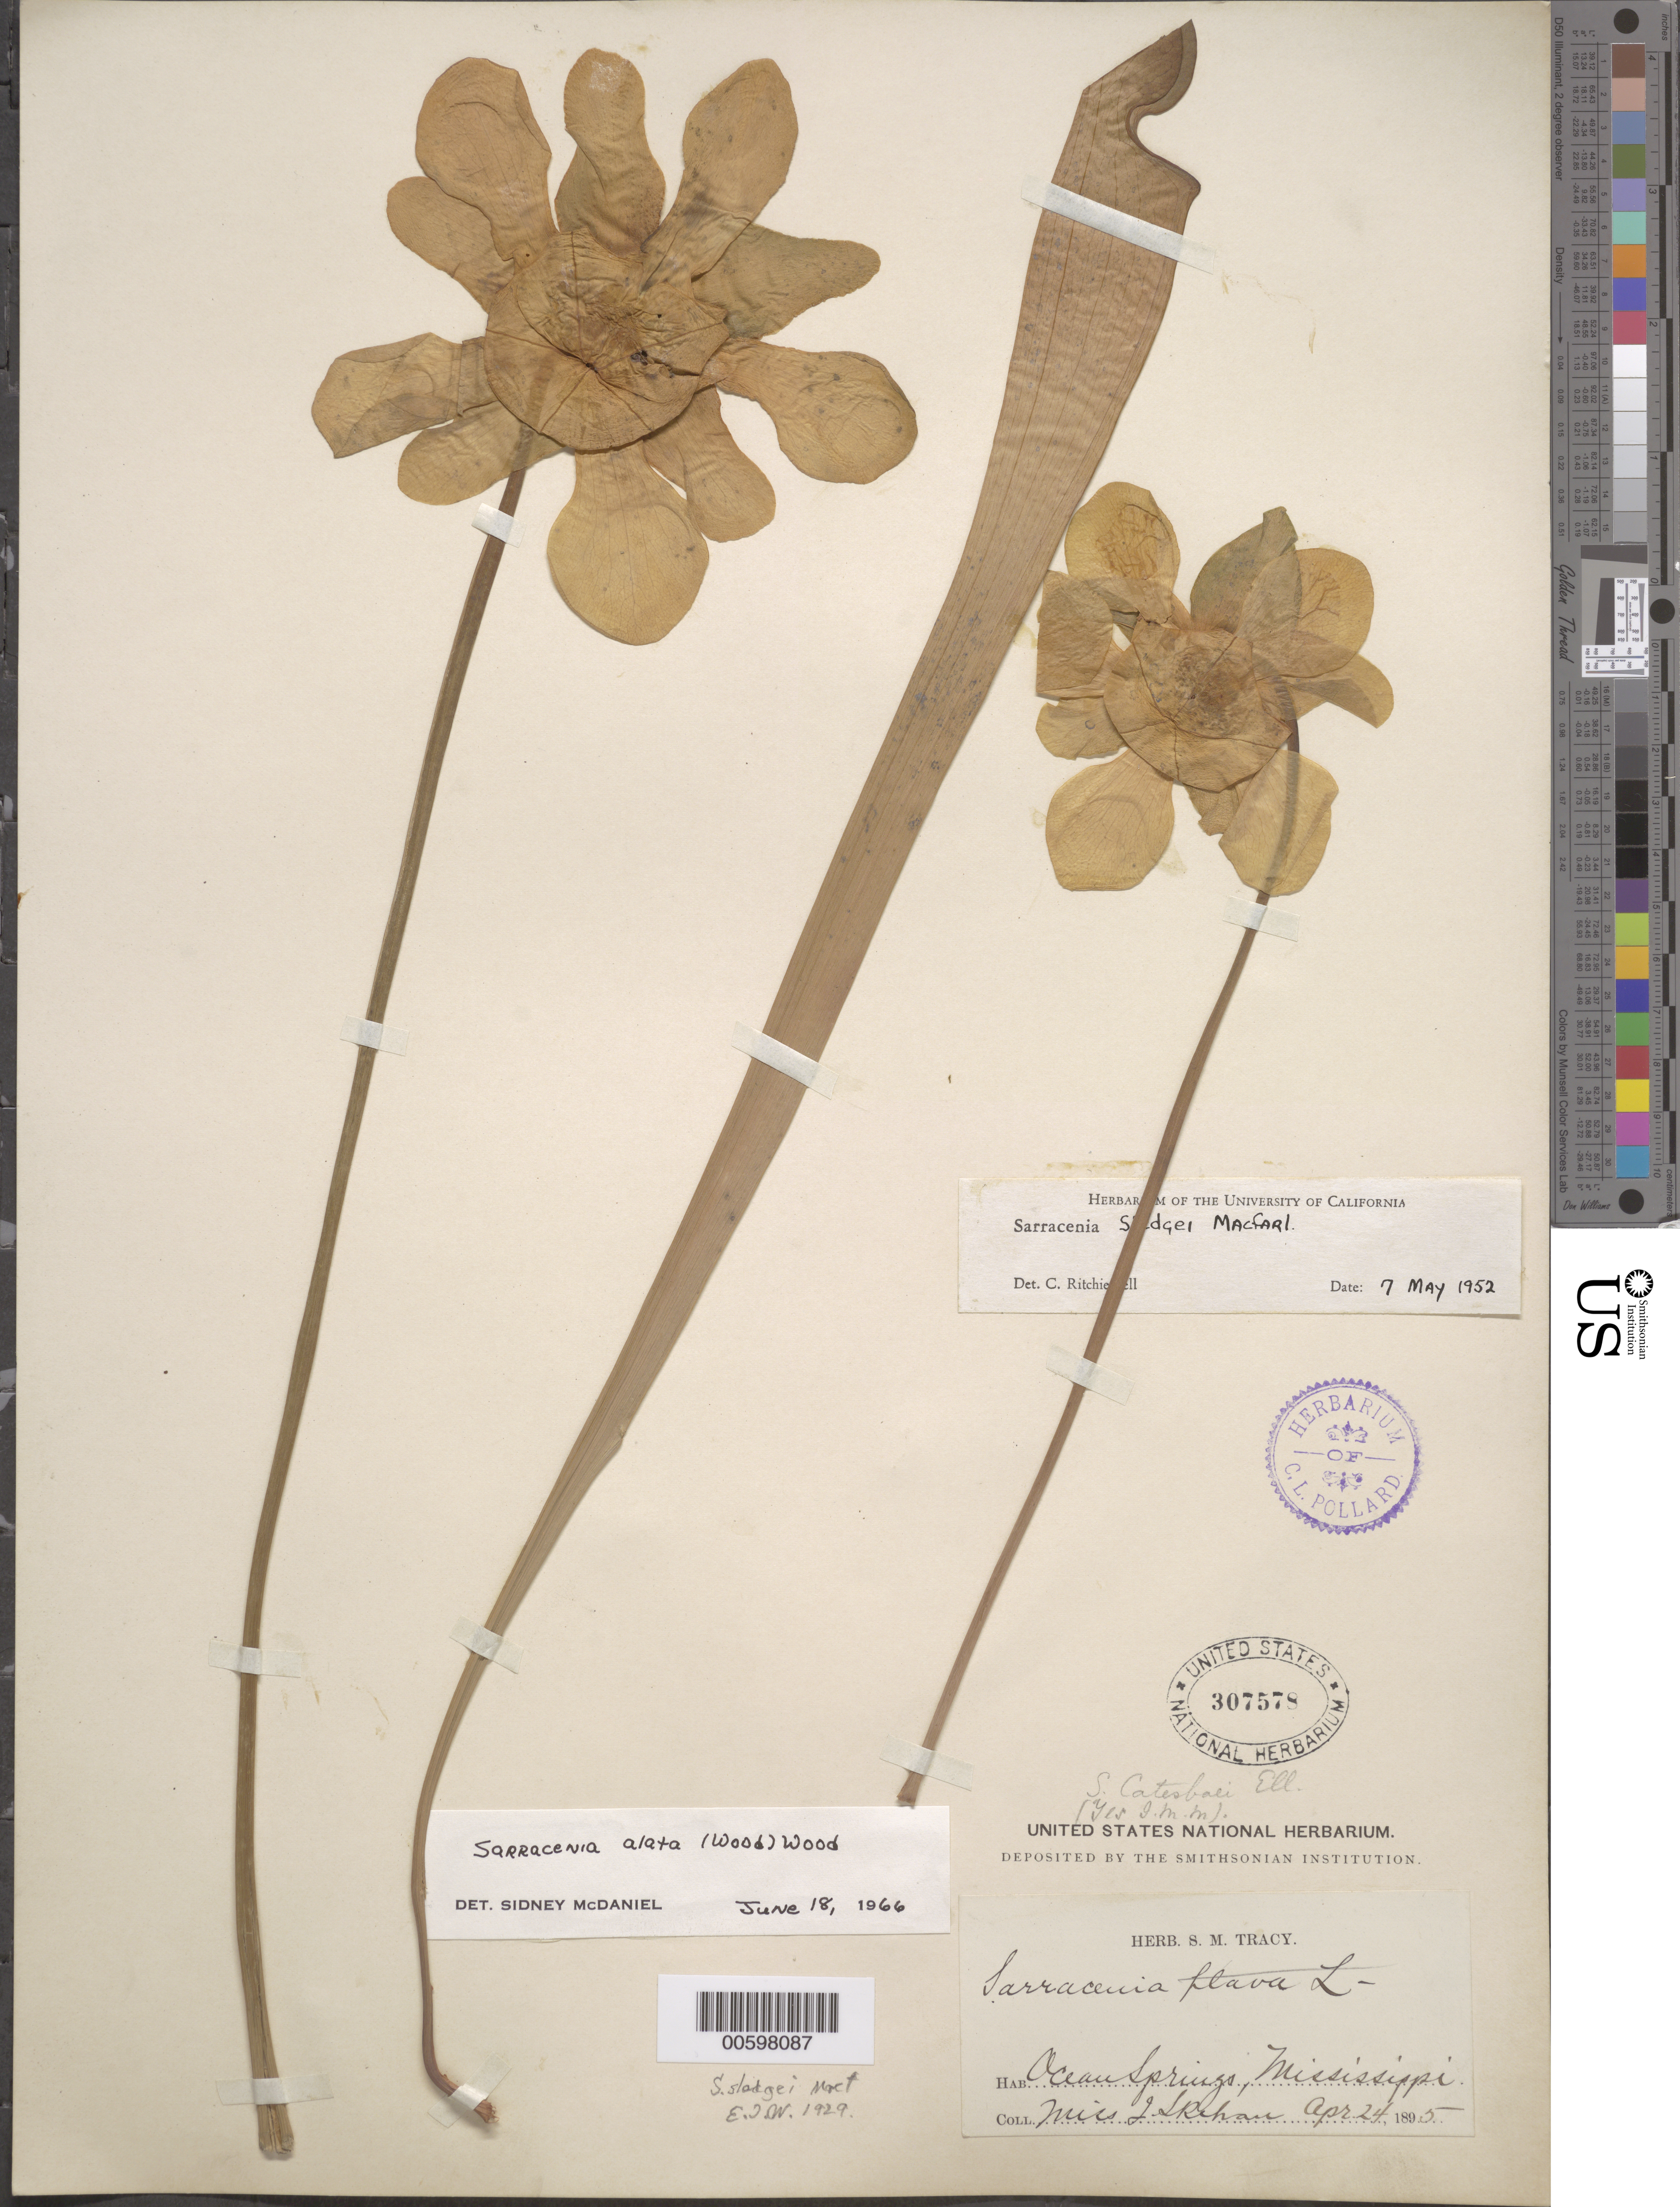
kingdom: Plantae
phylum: Tracheophyta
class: Magnoliopsida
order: Ericales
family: Sarraceniaceae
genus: Sarracenia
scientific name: Sarracenia alata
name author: (Alph. Wood) Alph. Wood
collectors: I. Skihan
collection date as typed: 24 Apr 1895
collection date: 1895-04-24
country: United States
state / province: Mississippi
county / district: Jackson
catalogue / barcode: US 307578